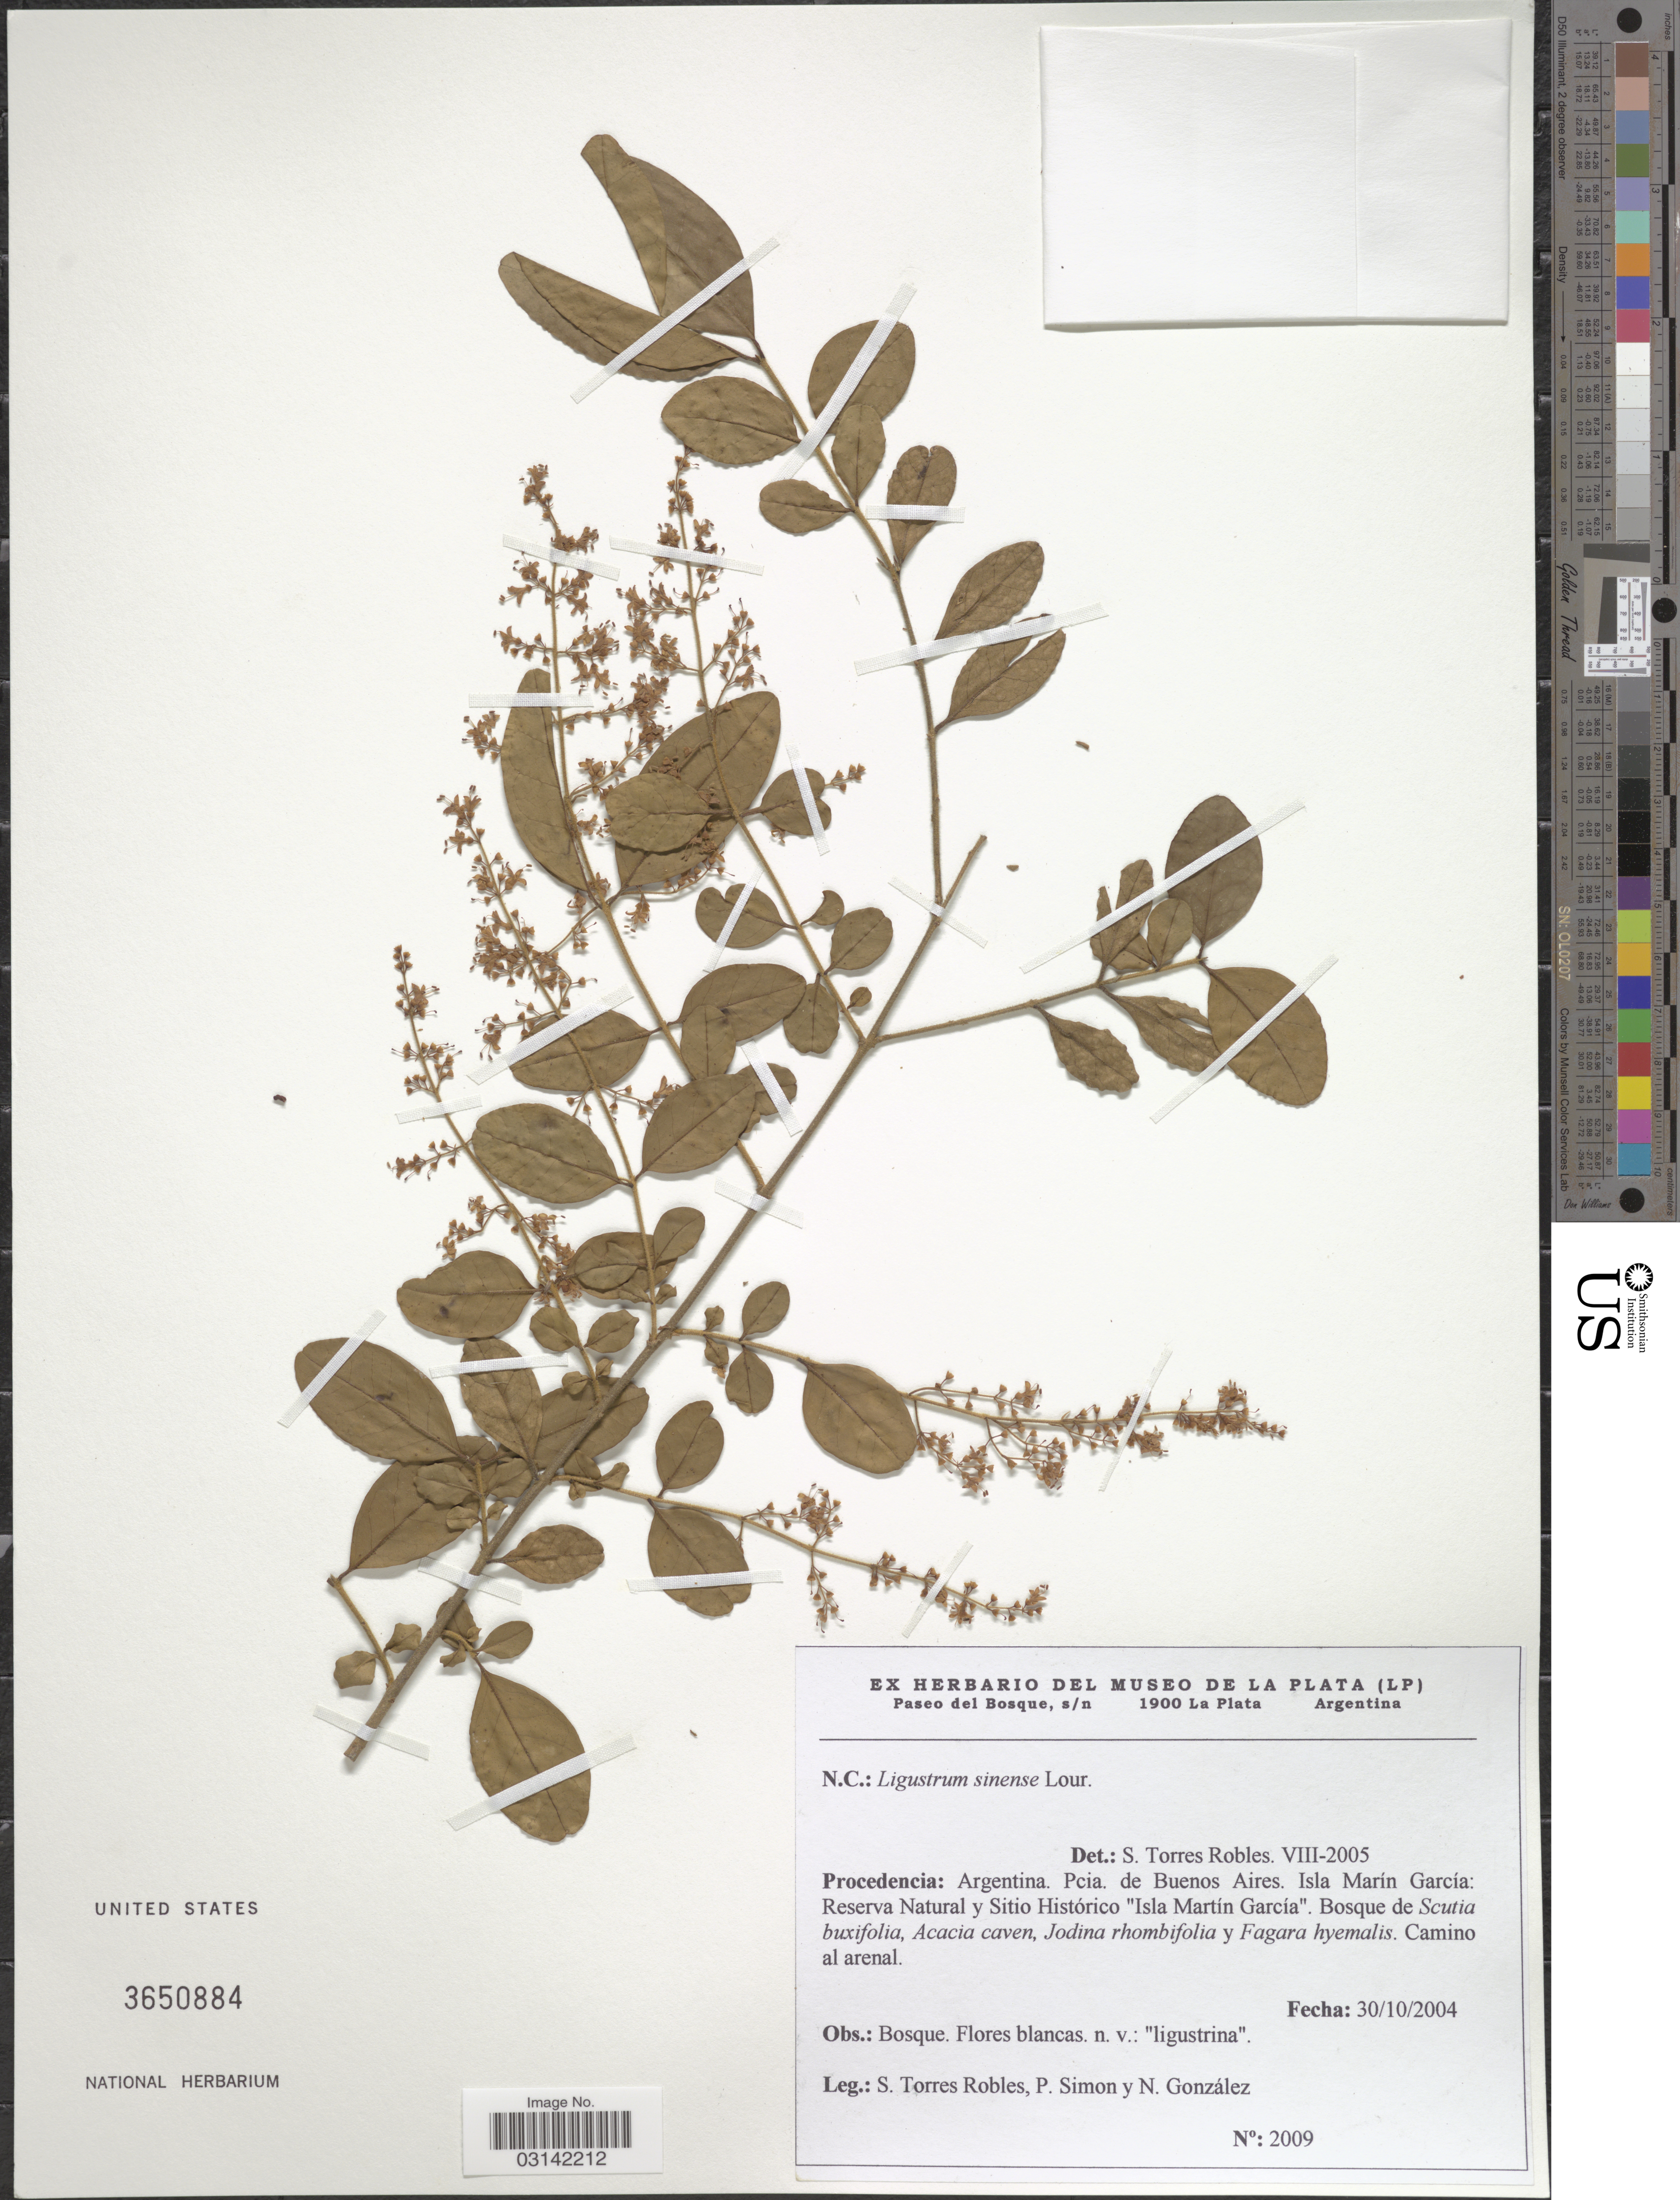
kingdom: Plantae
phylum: Tracheophyta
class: Magnoliopsida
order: Lamiales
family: Oleaceae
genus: Ligustrum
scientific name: Ligustrum sinense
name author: Lour.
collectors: S. Torres Robles, P. Simon & N. Gonzalez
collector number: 2009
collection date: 2004-10-30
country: Argentina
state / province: Buenos Aires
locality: Pcia. de Buenos Aires. Isla Marín García: Reserva Natural y Sitio Histórico "Isla Martín García".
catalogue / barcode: US 3650884